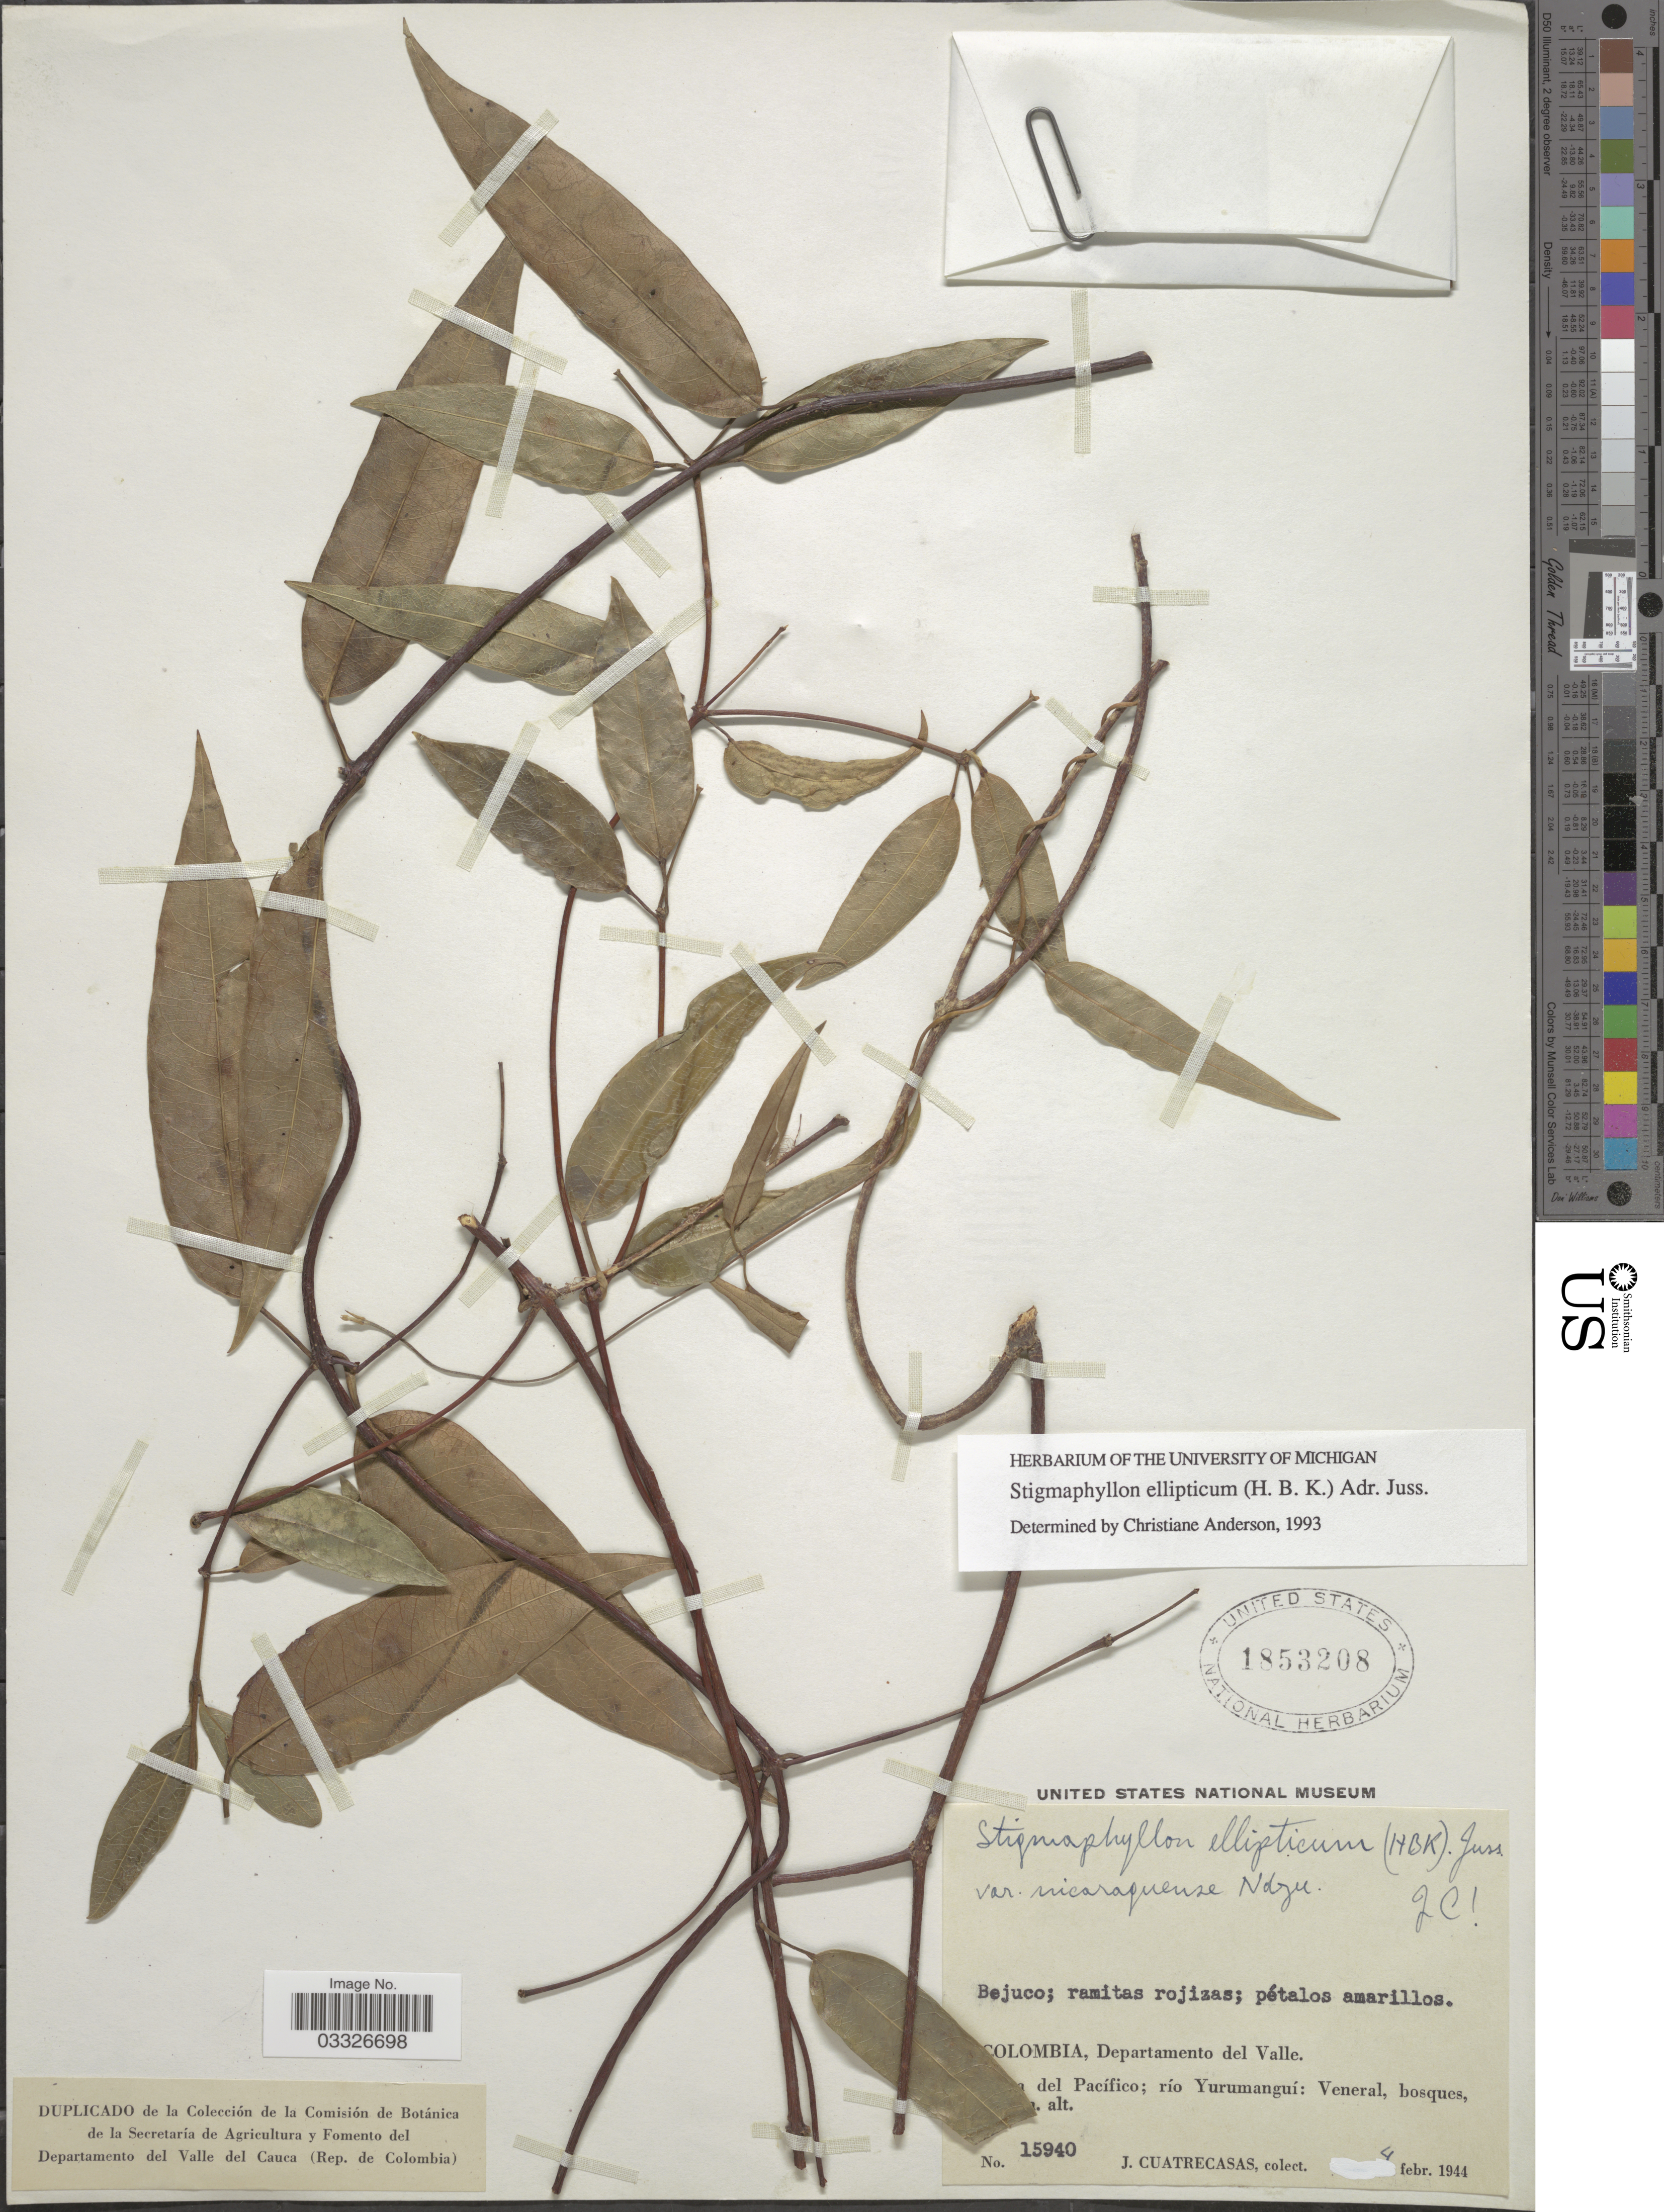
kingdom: Plantae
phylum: Tracheophyta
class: Magnoliopsida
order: Malpighiales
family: Malpighiaceae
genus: Stigmaphyllon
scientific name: Stigmaphyllon ellipticum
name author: (Kunth) A. Juss.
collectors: J. Cuatrecasas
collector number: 15940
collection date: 1944-02-04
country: Colombia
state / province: Valle del Cauca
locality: Departamento del Valle. Costa del Pacífico; río Yurumanguí.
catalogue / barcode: US 1853208